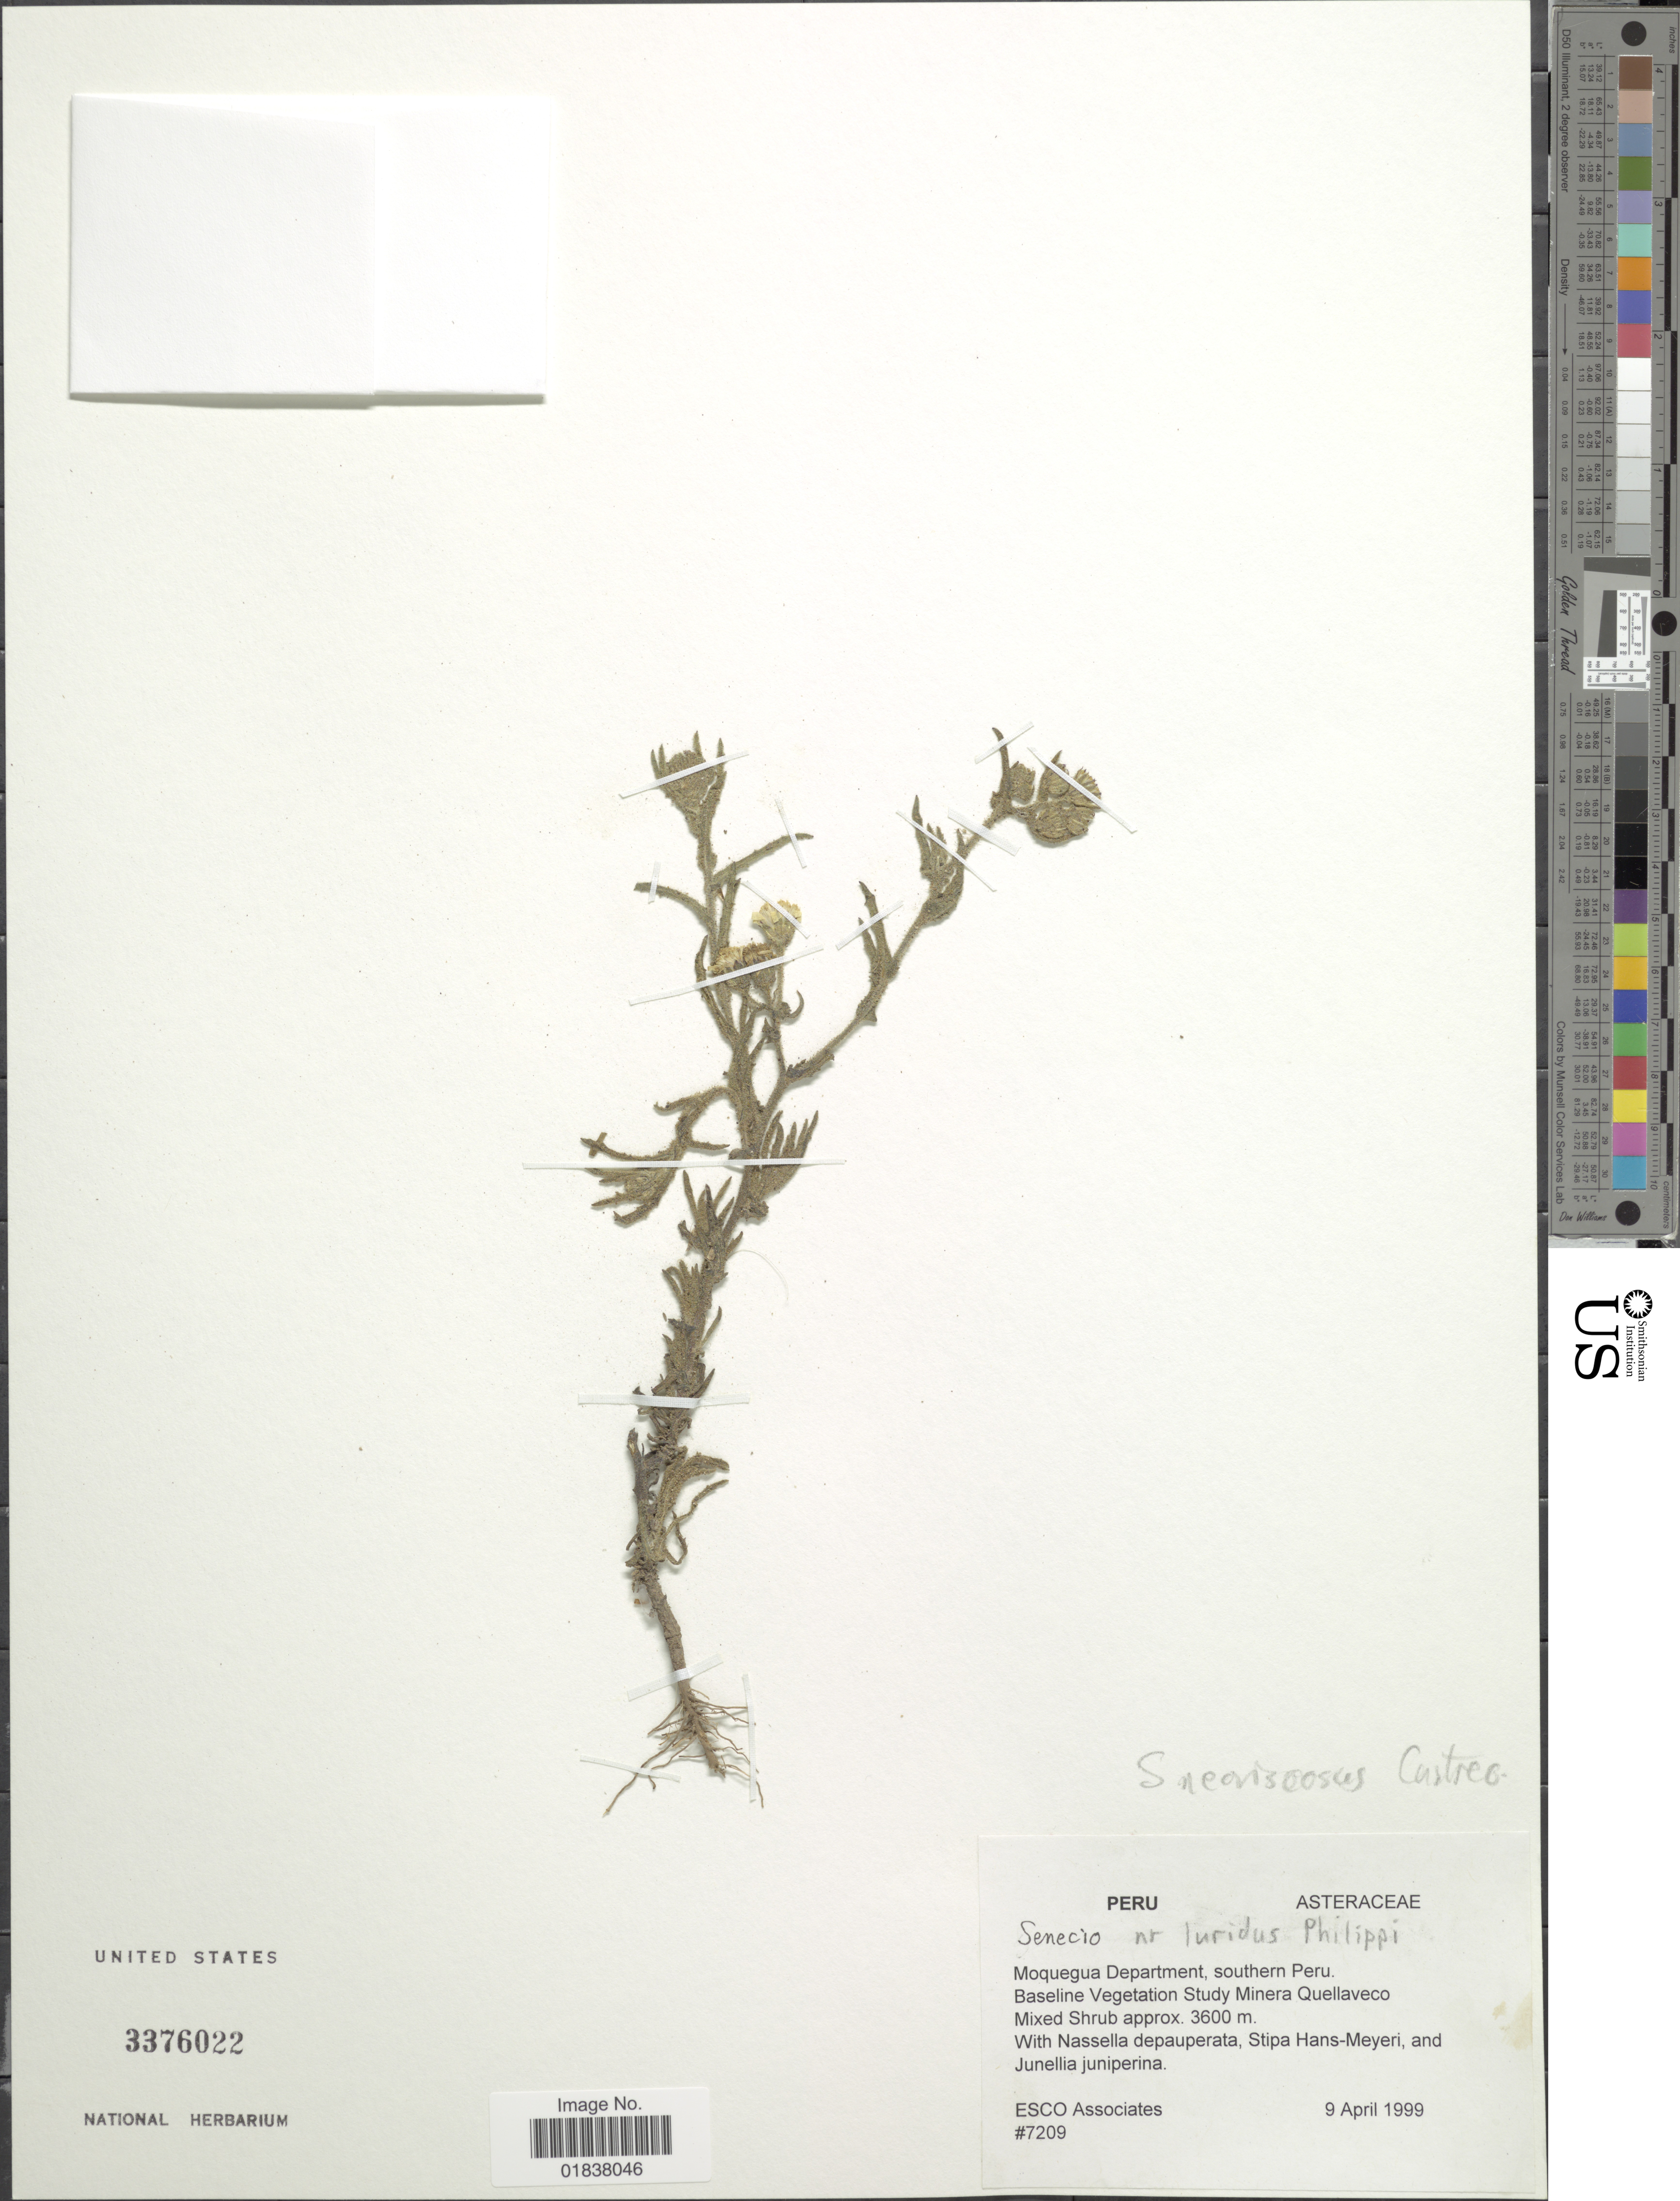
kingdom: Plantae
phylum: Tracheophyta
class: Magnoliopsida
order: Asterales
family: Asteraceae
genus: Senecio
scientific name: Senecio neoviscosus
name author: Cuatrec.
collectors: ESCO Associates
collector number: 7209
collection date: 1999-04-09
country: Peru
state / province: Moquegua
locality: Southern Peru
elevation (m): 3600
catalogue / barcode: US 3376022